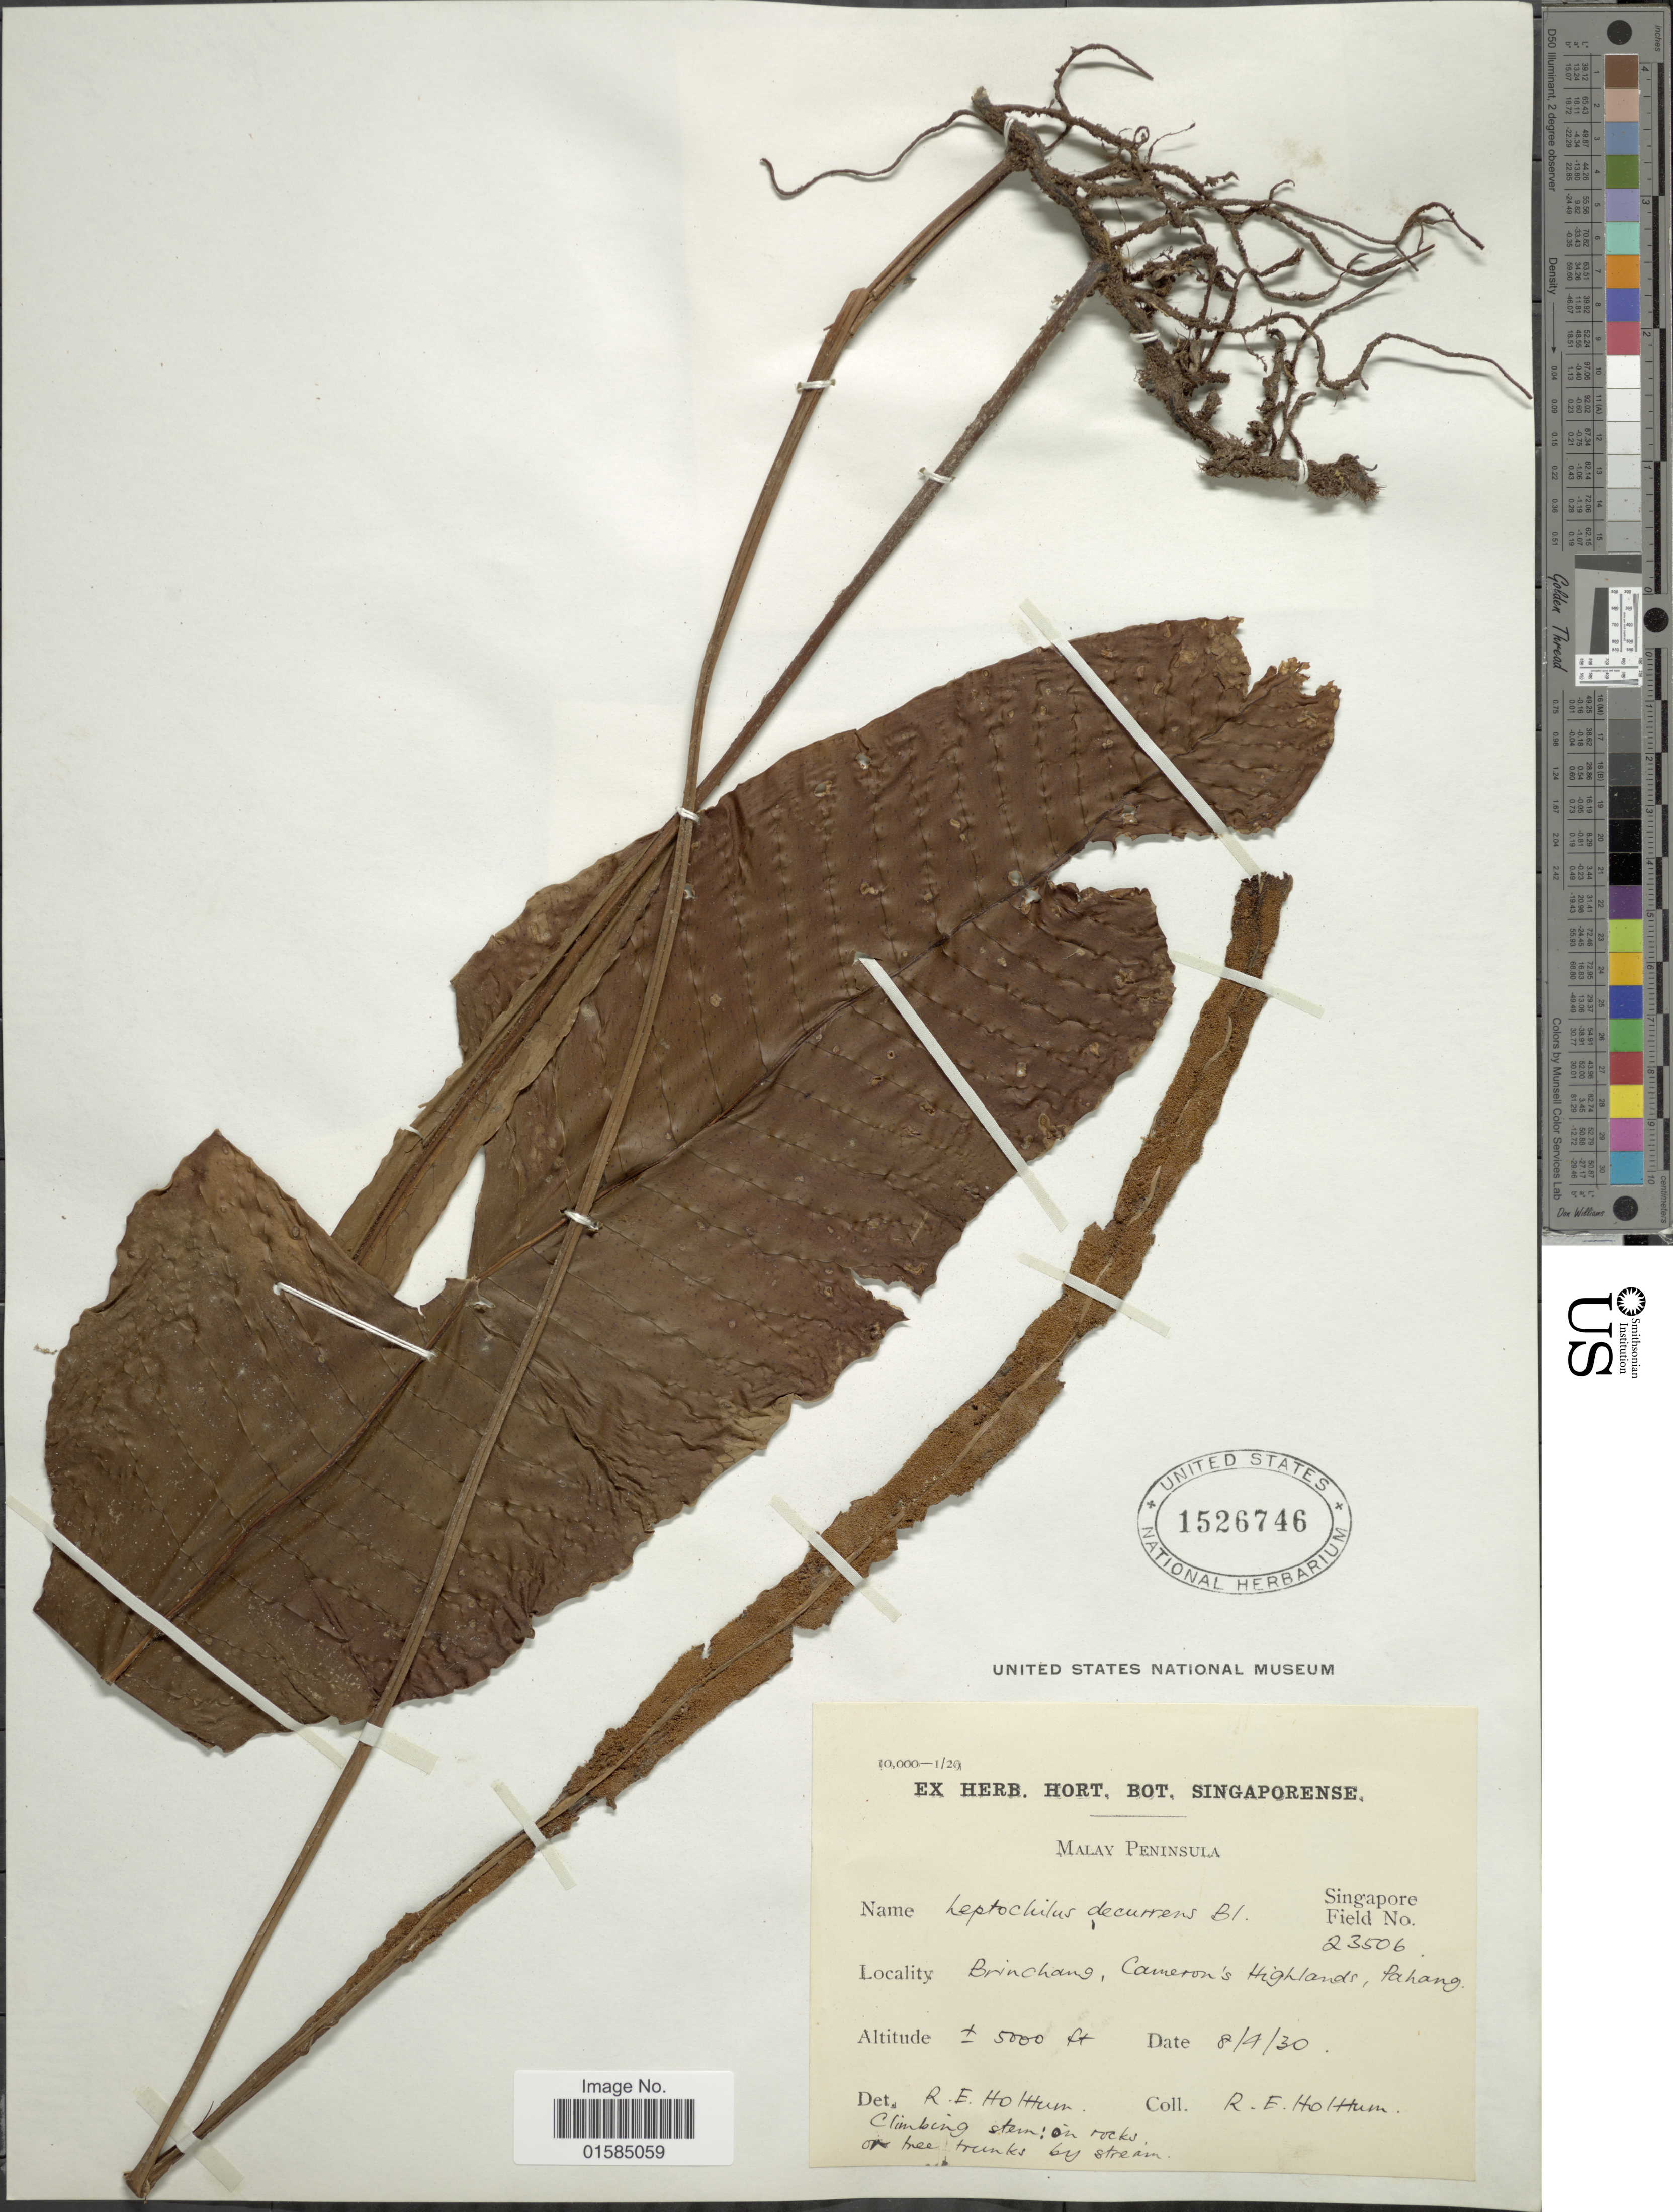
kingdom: Plantae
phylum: Tracheophyta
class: Polypodiopsida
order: Polypodiales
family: Polypodiaceae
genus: Leptochilus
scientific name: Leptochilus decurrens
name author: Blume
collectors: R. E. Holttum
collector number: Singapore Field 23506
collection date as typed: Transcribed d/m/y: 8/4/30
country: Malaysia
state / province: Pahang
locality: Malay Peninsula, Brinchang, Cameron's Highlands, Pahang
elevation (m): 1524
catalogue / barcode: US 1526746